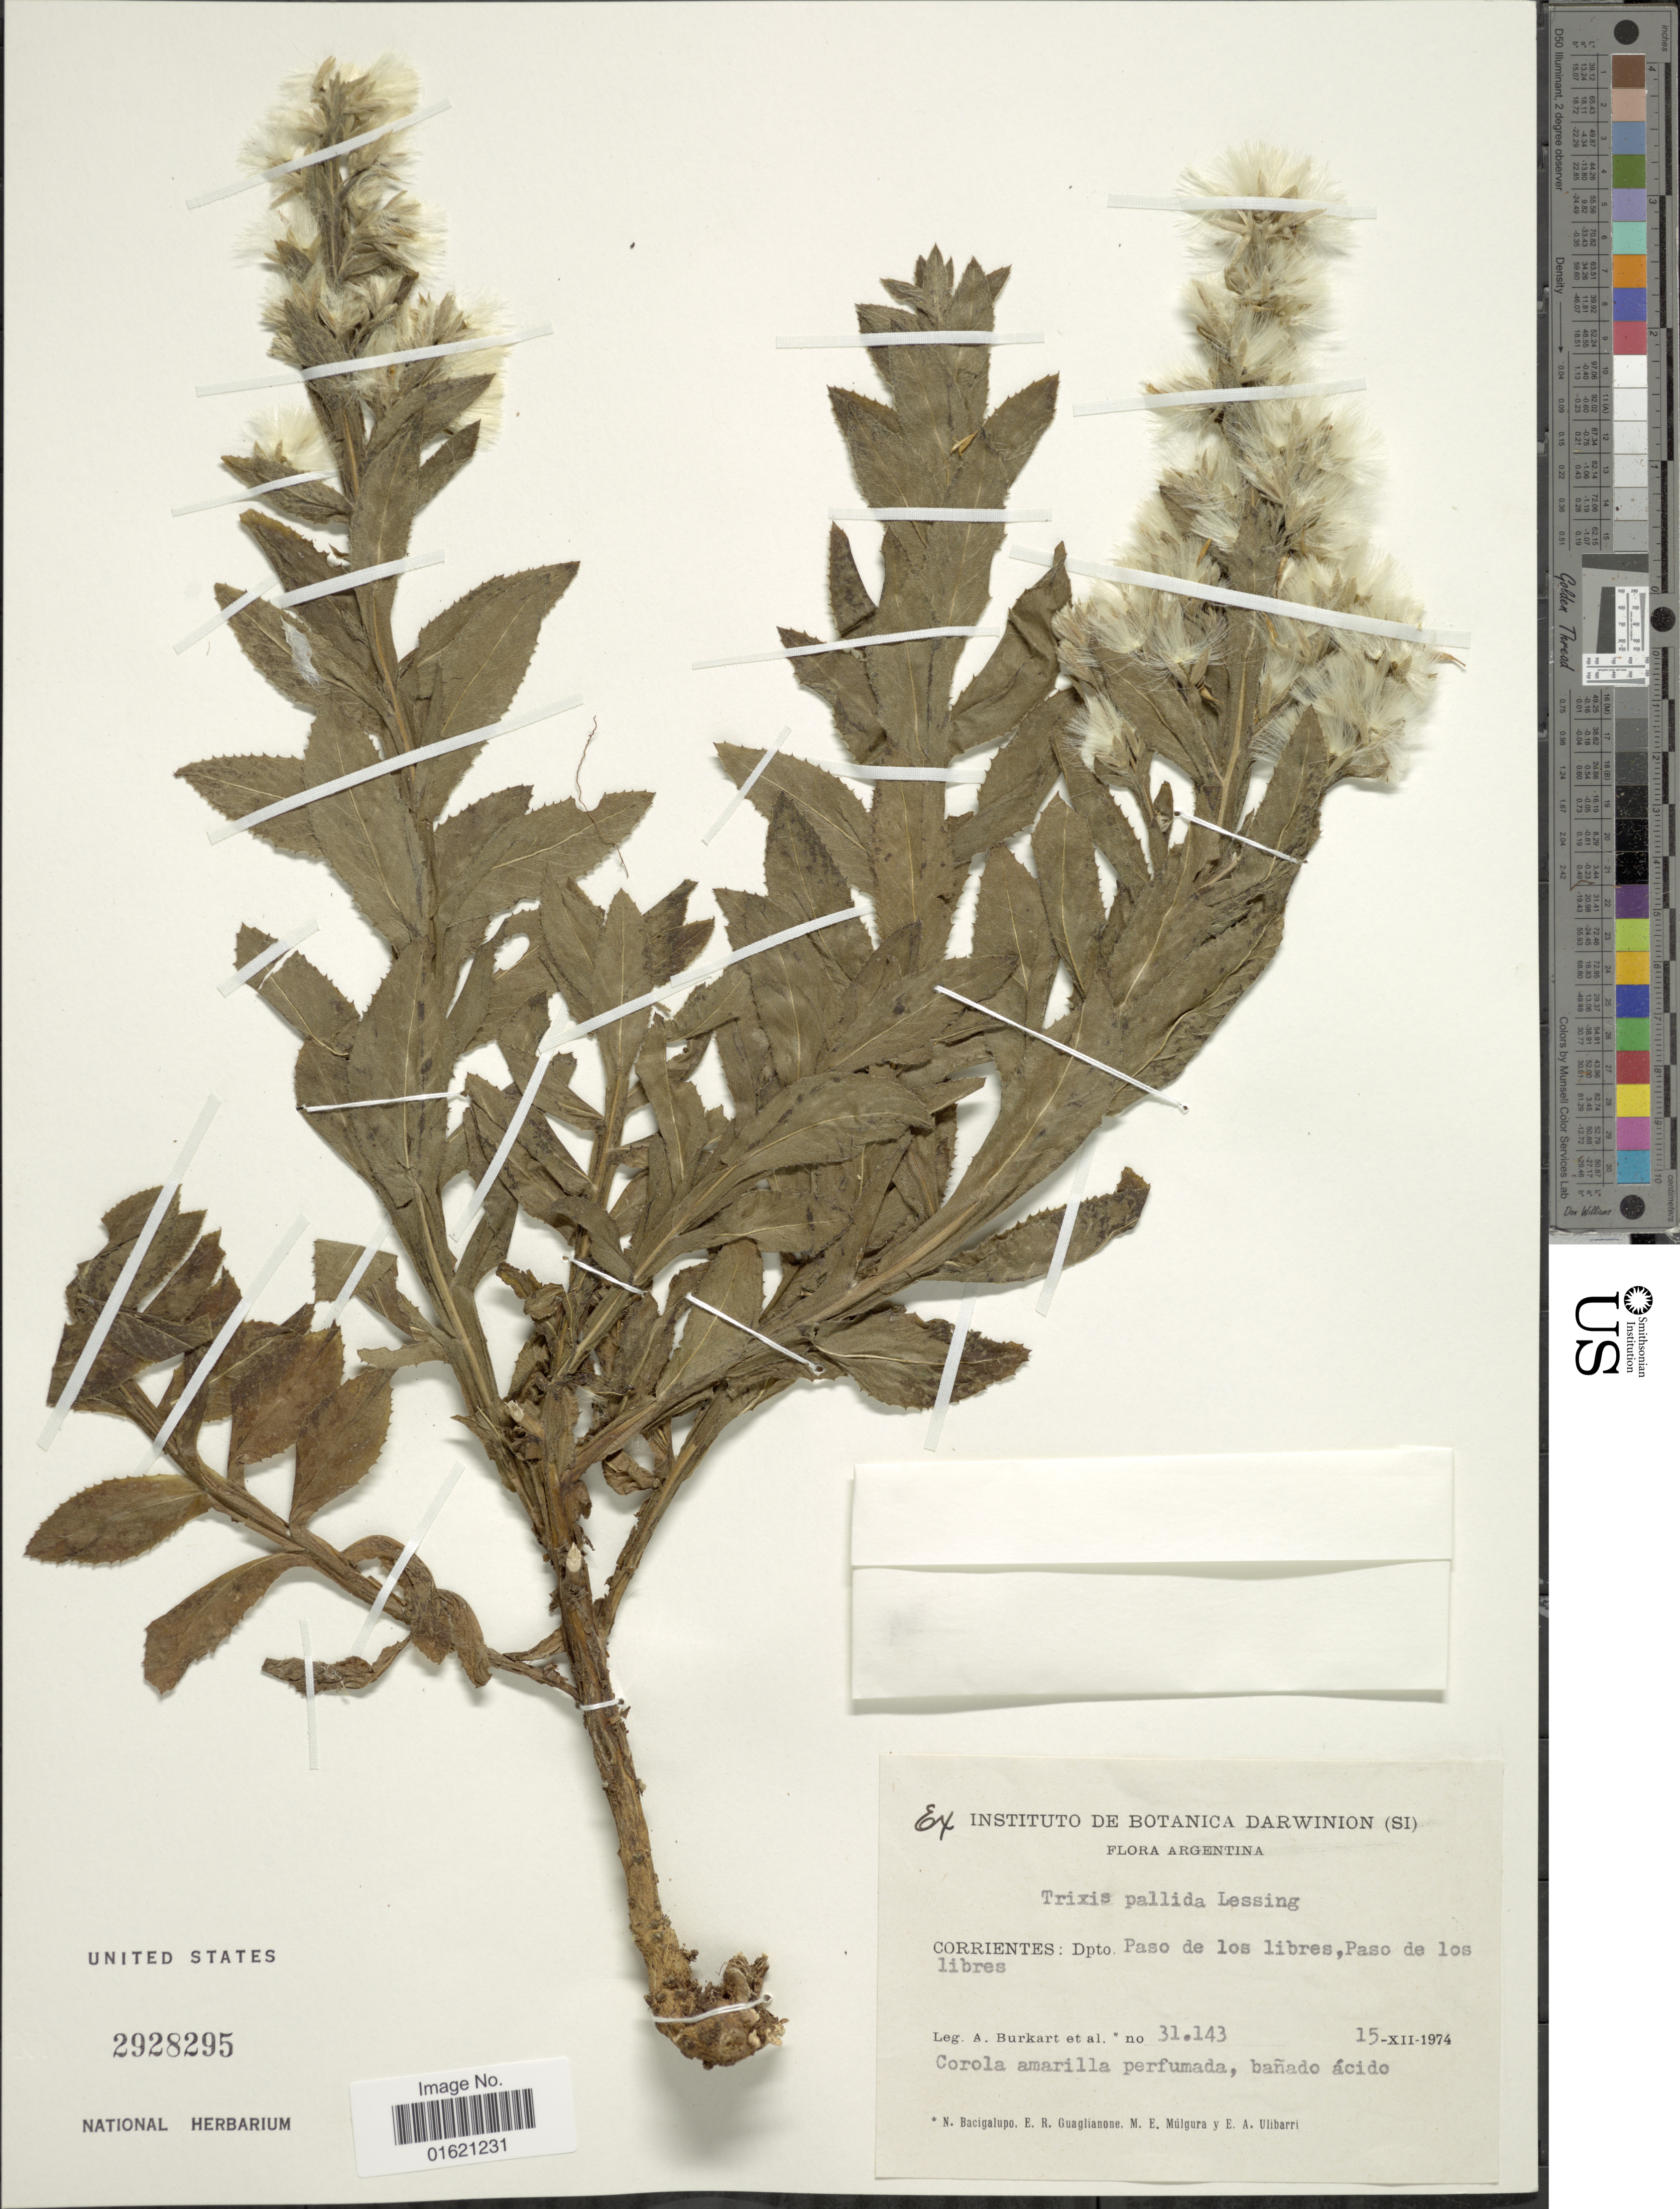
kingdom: Plantae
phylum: Tracheophyta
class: Magnoliopsida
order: Asterales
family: Asteraceae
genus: Trixis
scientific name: Trixis pallida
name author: Less.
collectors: A. E. Burkart & et al.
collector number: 31143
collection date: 1974-12-15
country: Argentina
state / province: Corrientes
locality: Dpto. Paso de los Libres, Paso de los libres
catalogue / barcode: US 2928295